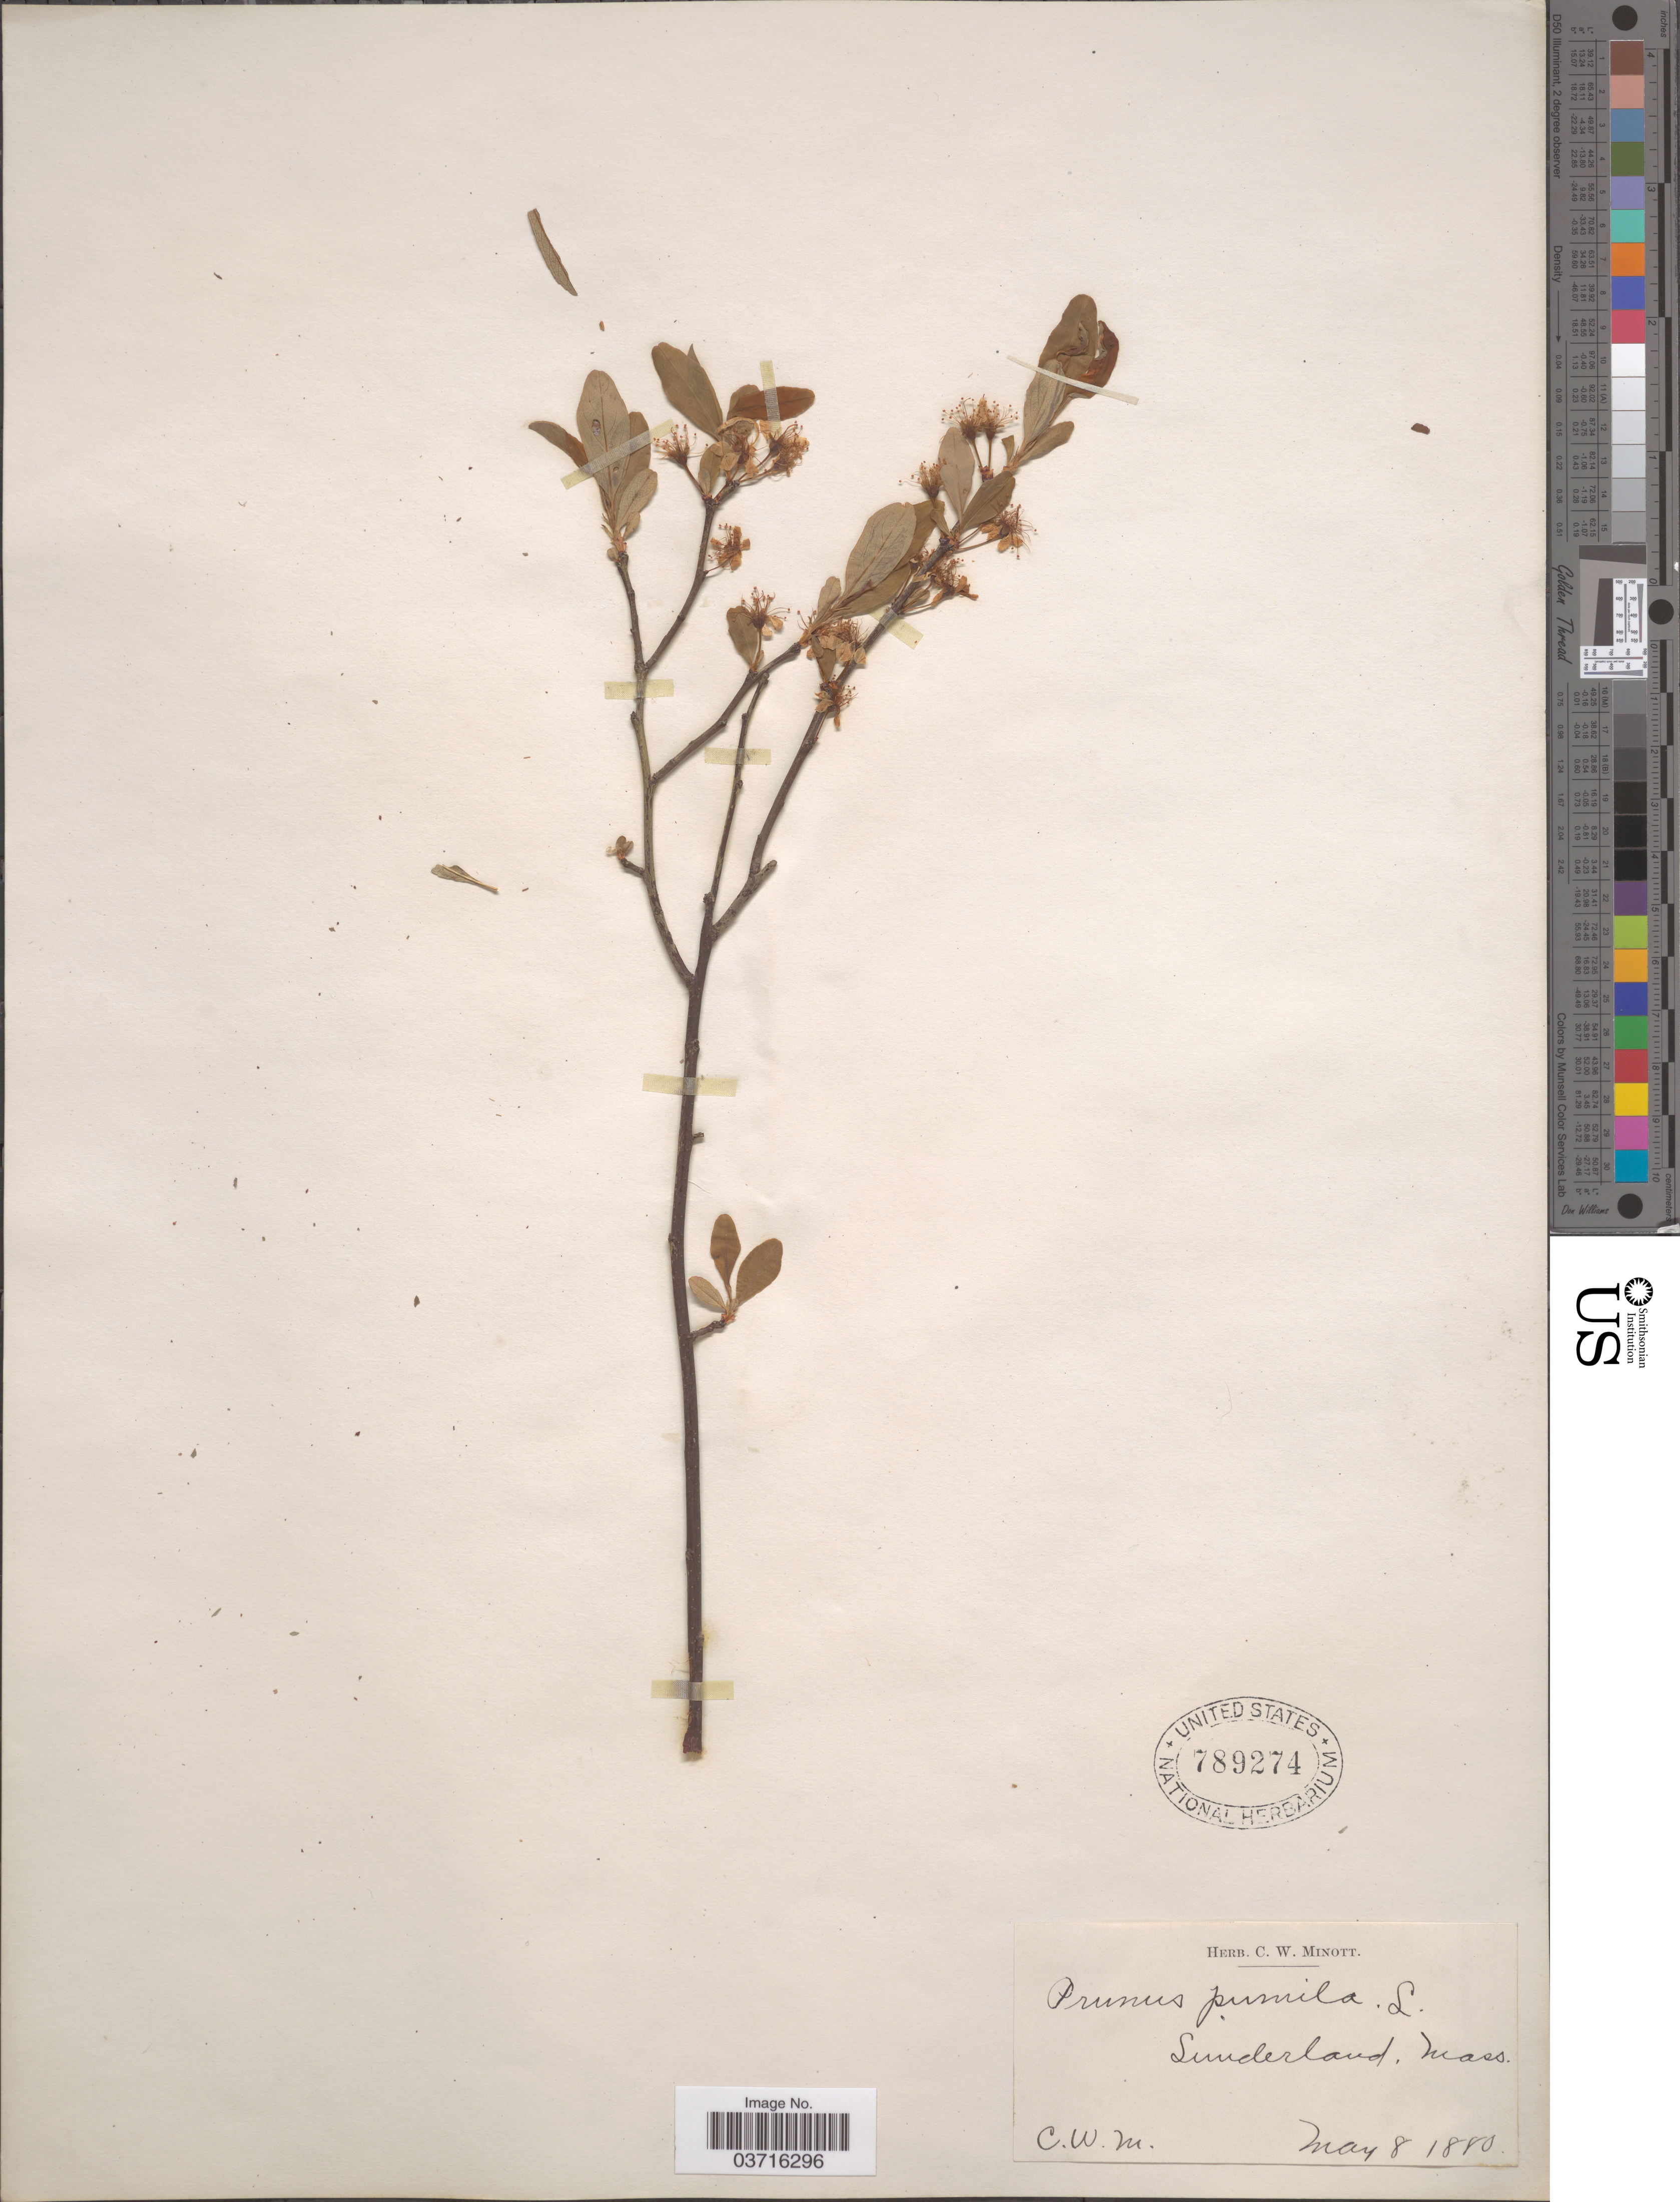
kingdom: Plantae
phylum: Tracheophyta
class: Magnoliopsida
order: Rosales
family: Rosaceae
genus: Prunus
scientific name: Prunus pumila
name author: L.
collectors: C. Minott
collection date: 1880-05-08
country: United States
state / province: Massachusetts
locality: Sunderland.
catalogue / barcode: US 789274